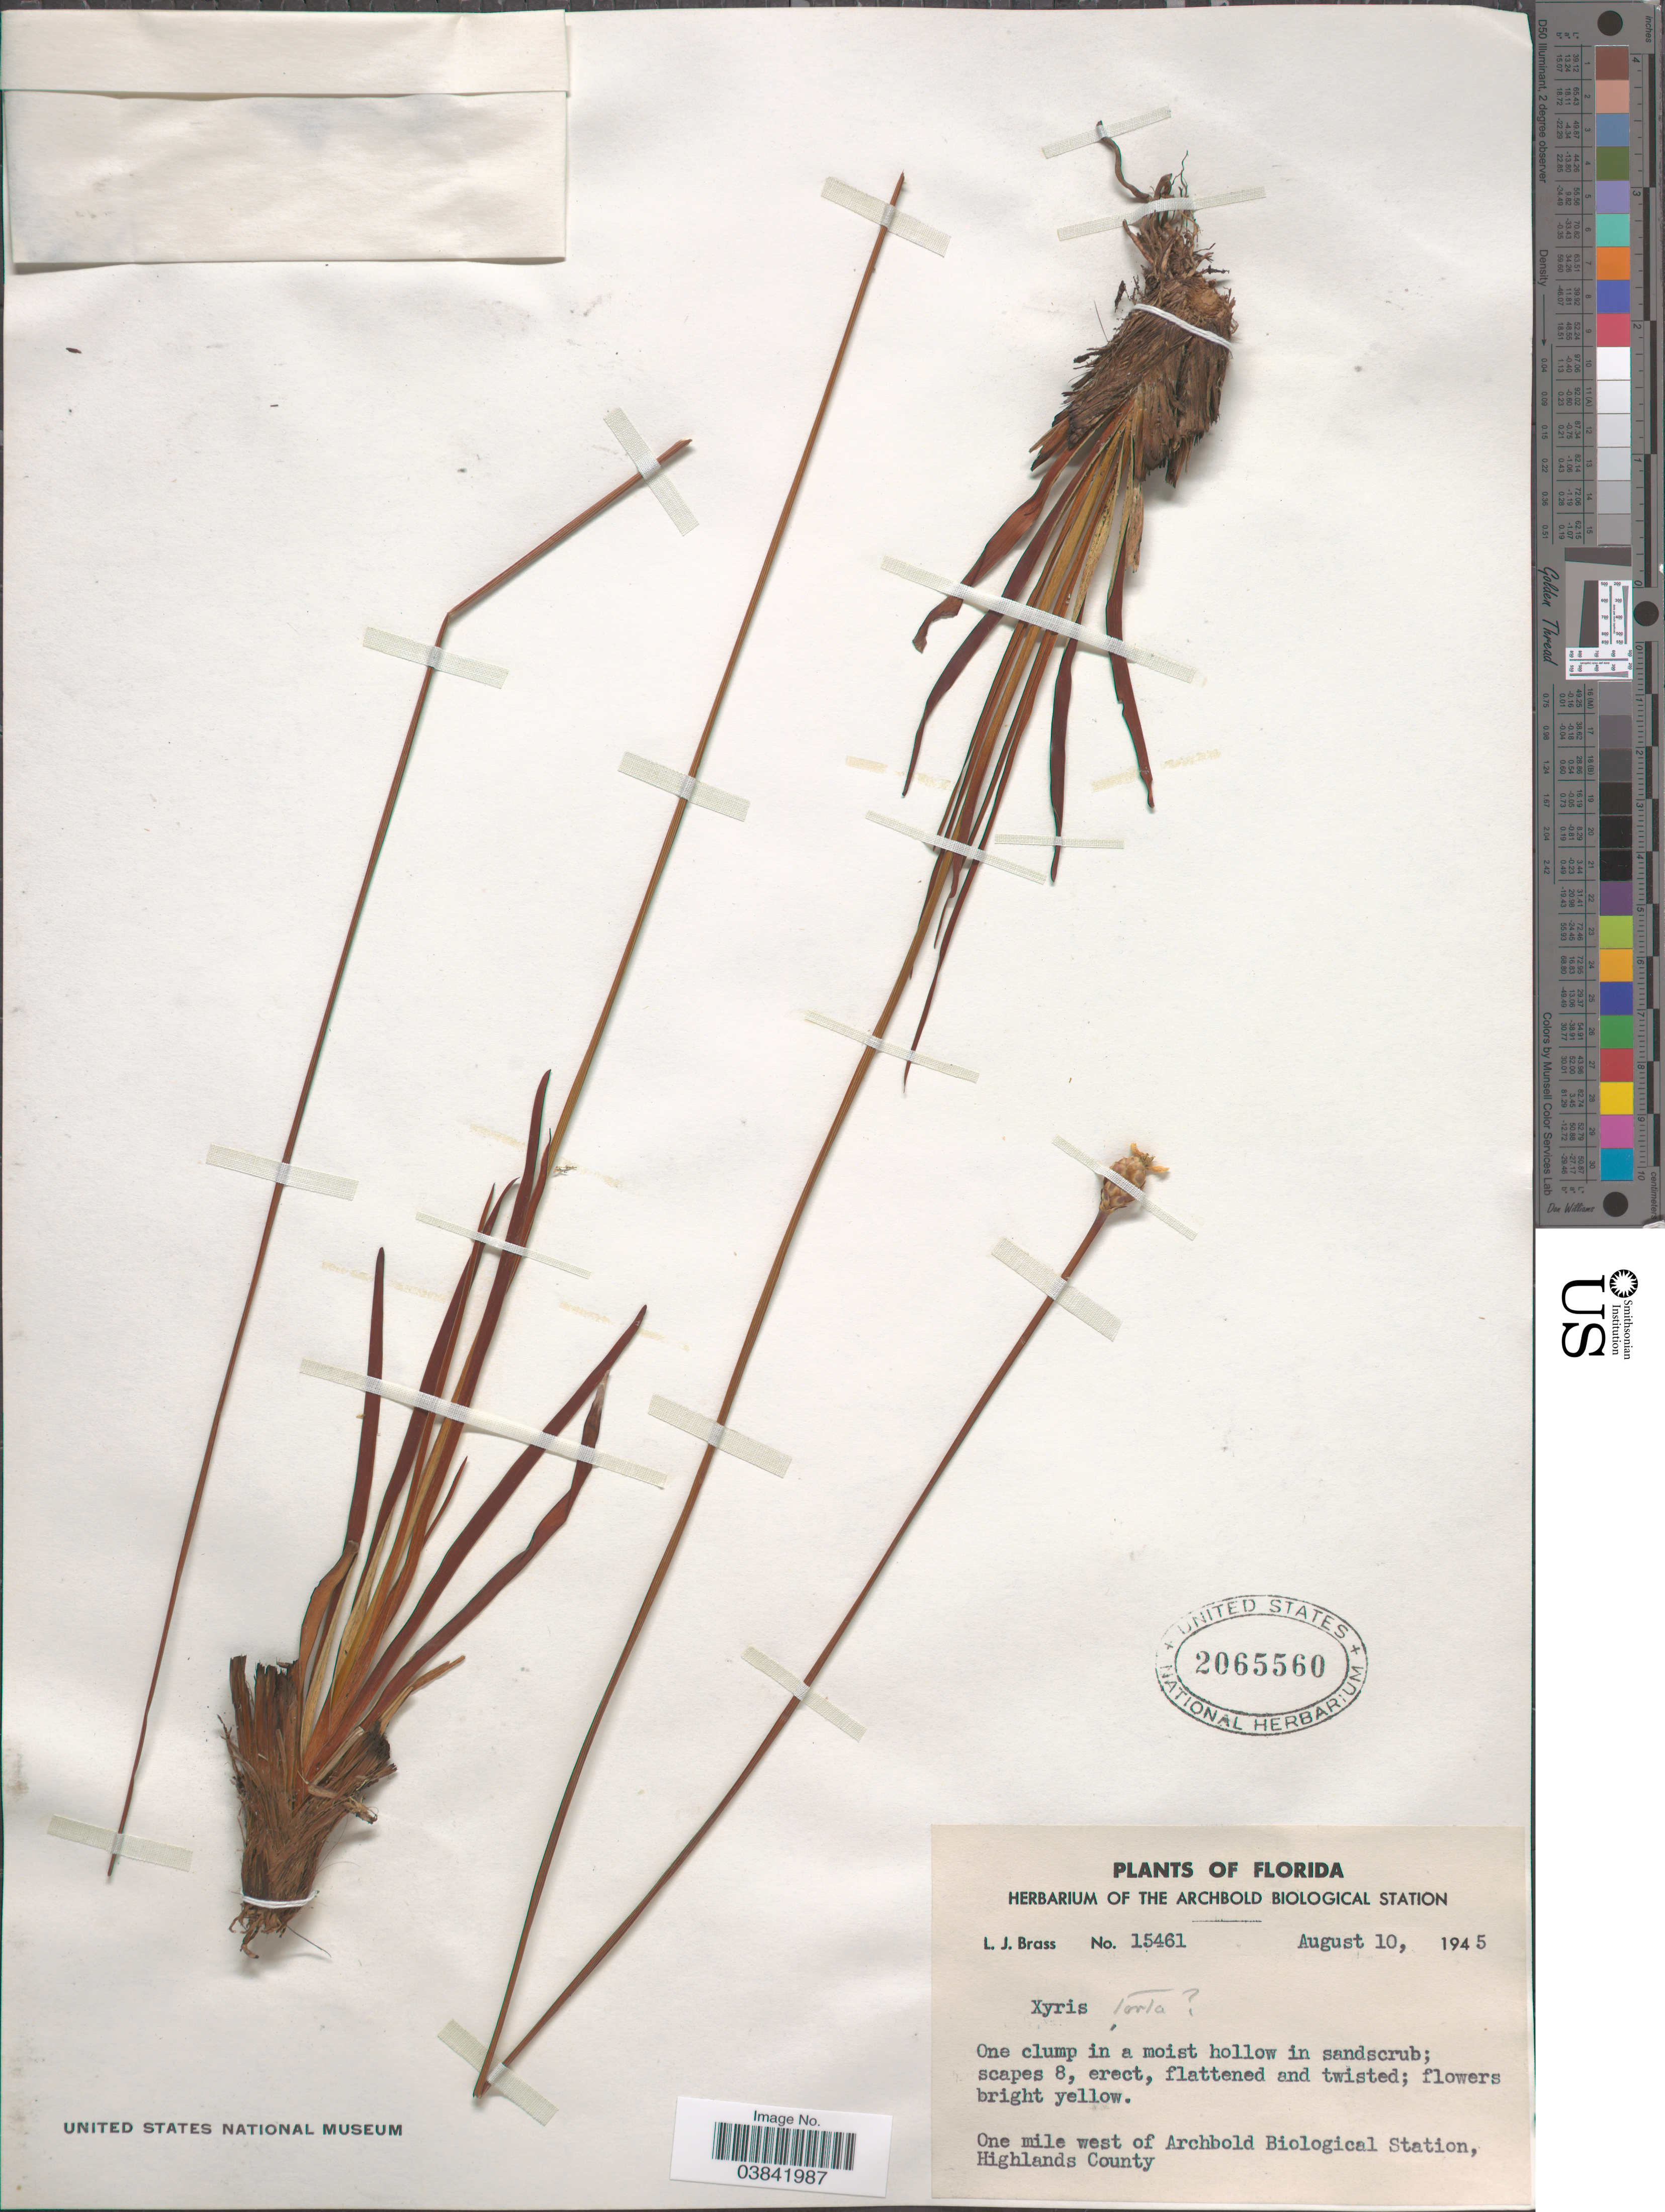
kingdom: Plantae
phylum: Tracheophyta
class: Liliopsida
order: Poales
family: Xyridaceae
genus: Xyris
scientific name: Xyris torta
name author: Sm.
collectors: L. J. Brass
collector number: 15461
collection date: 1945-08-10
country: United States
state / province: Florida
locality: One mile west of Archbold Biological Station, Highlands County.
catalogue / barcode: US 2065560